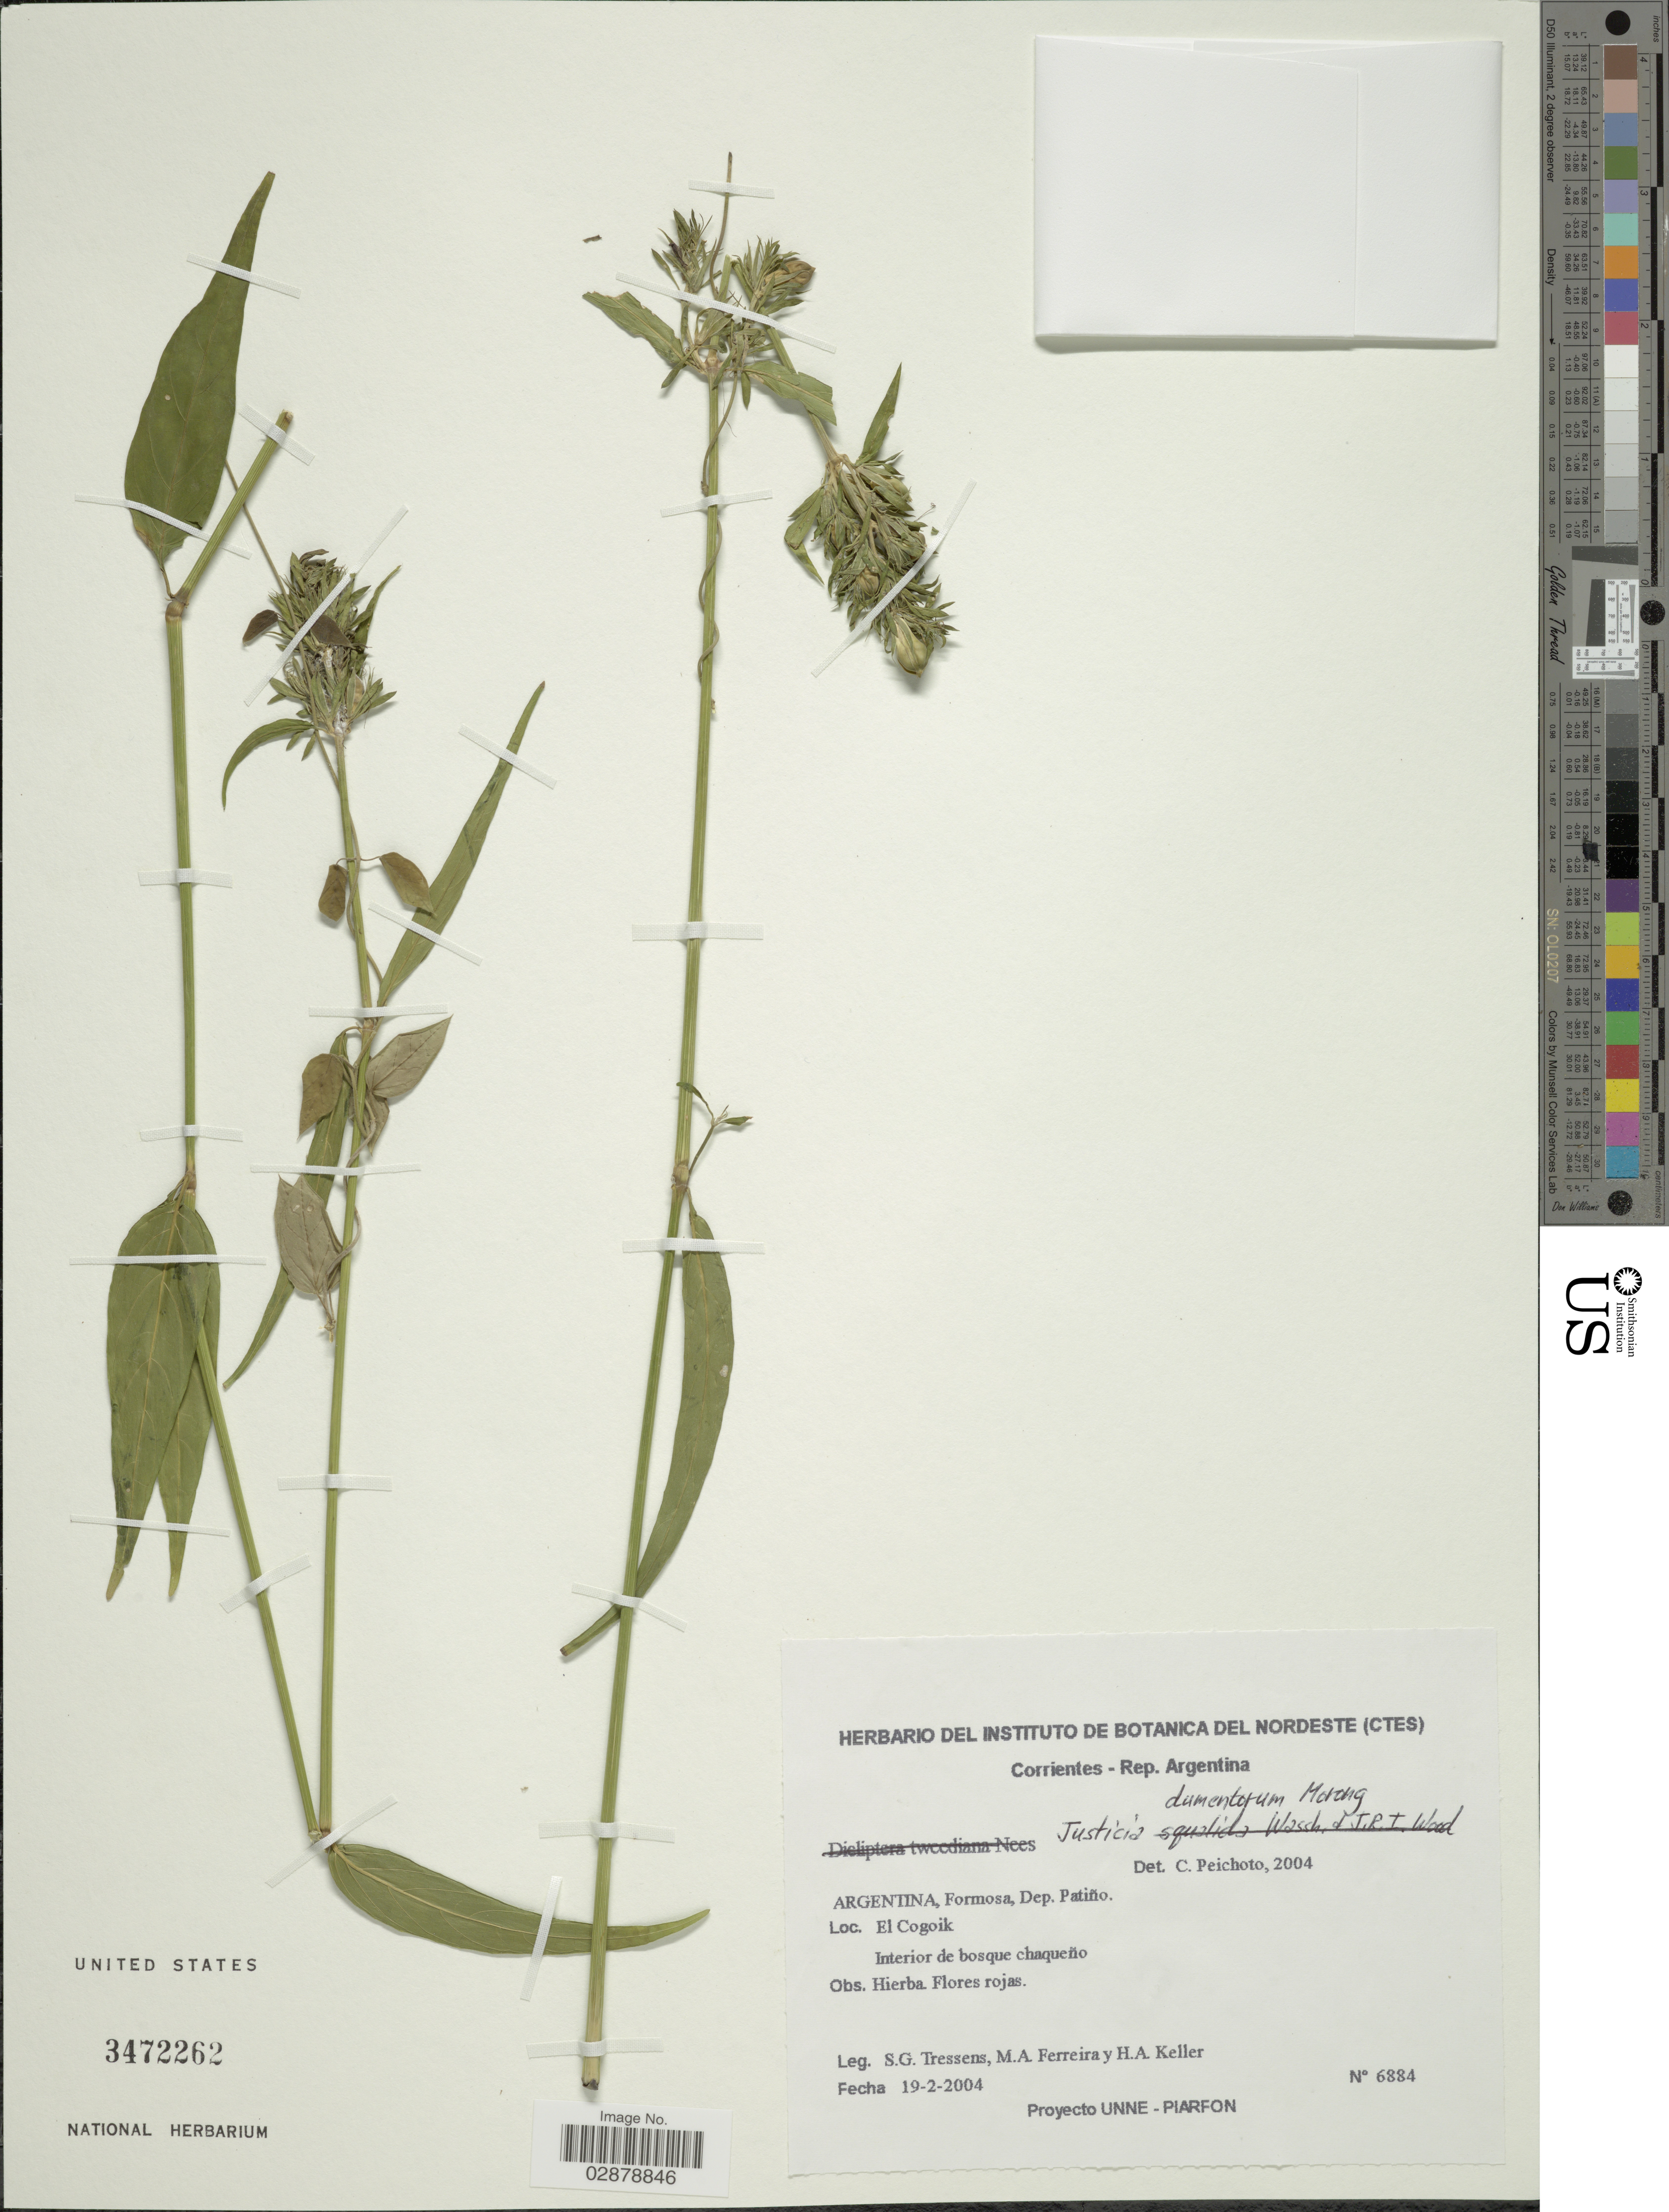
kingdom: Plantae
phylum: Tracheophyta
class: Magnoliopsida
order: Lamiales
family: Acanthaceae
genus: Justicia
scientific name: Justicia dumetorum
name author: Morong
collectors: S. Tressens, M. Ferreira & H. Keller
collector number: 6884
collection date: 2004-02-19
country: Argentina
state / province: Formosa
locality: Dep. Patiño. El Cogoik. Interior de bosque chaqueño.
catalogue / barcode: US 3472262